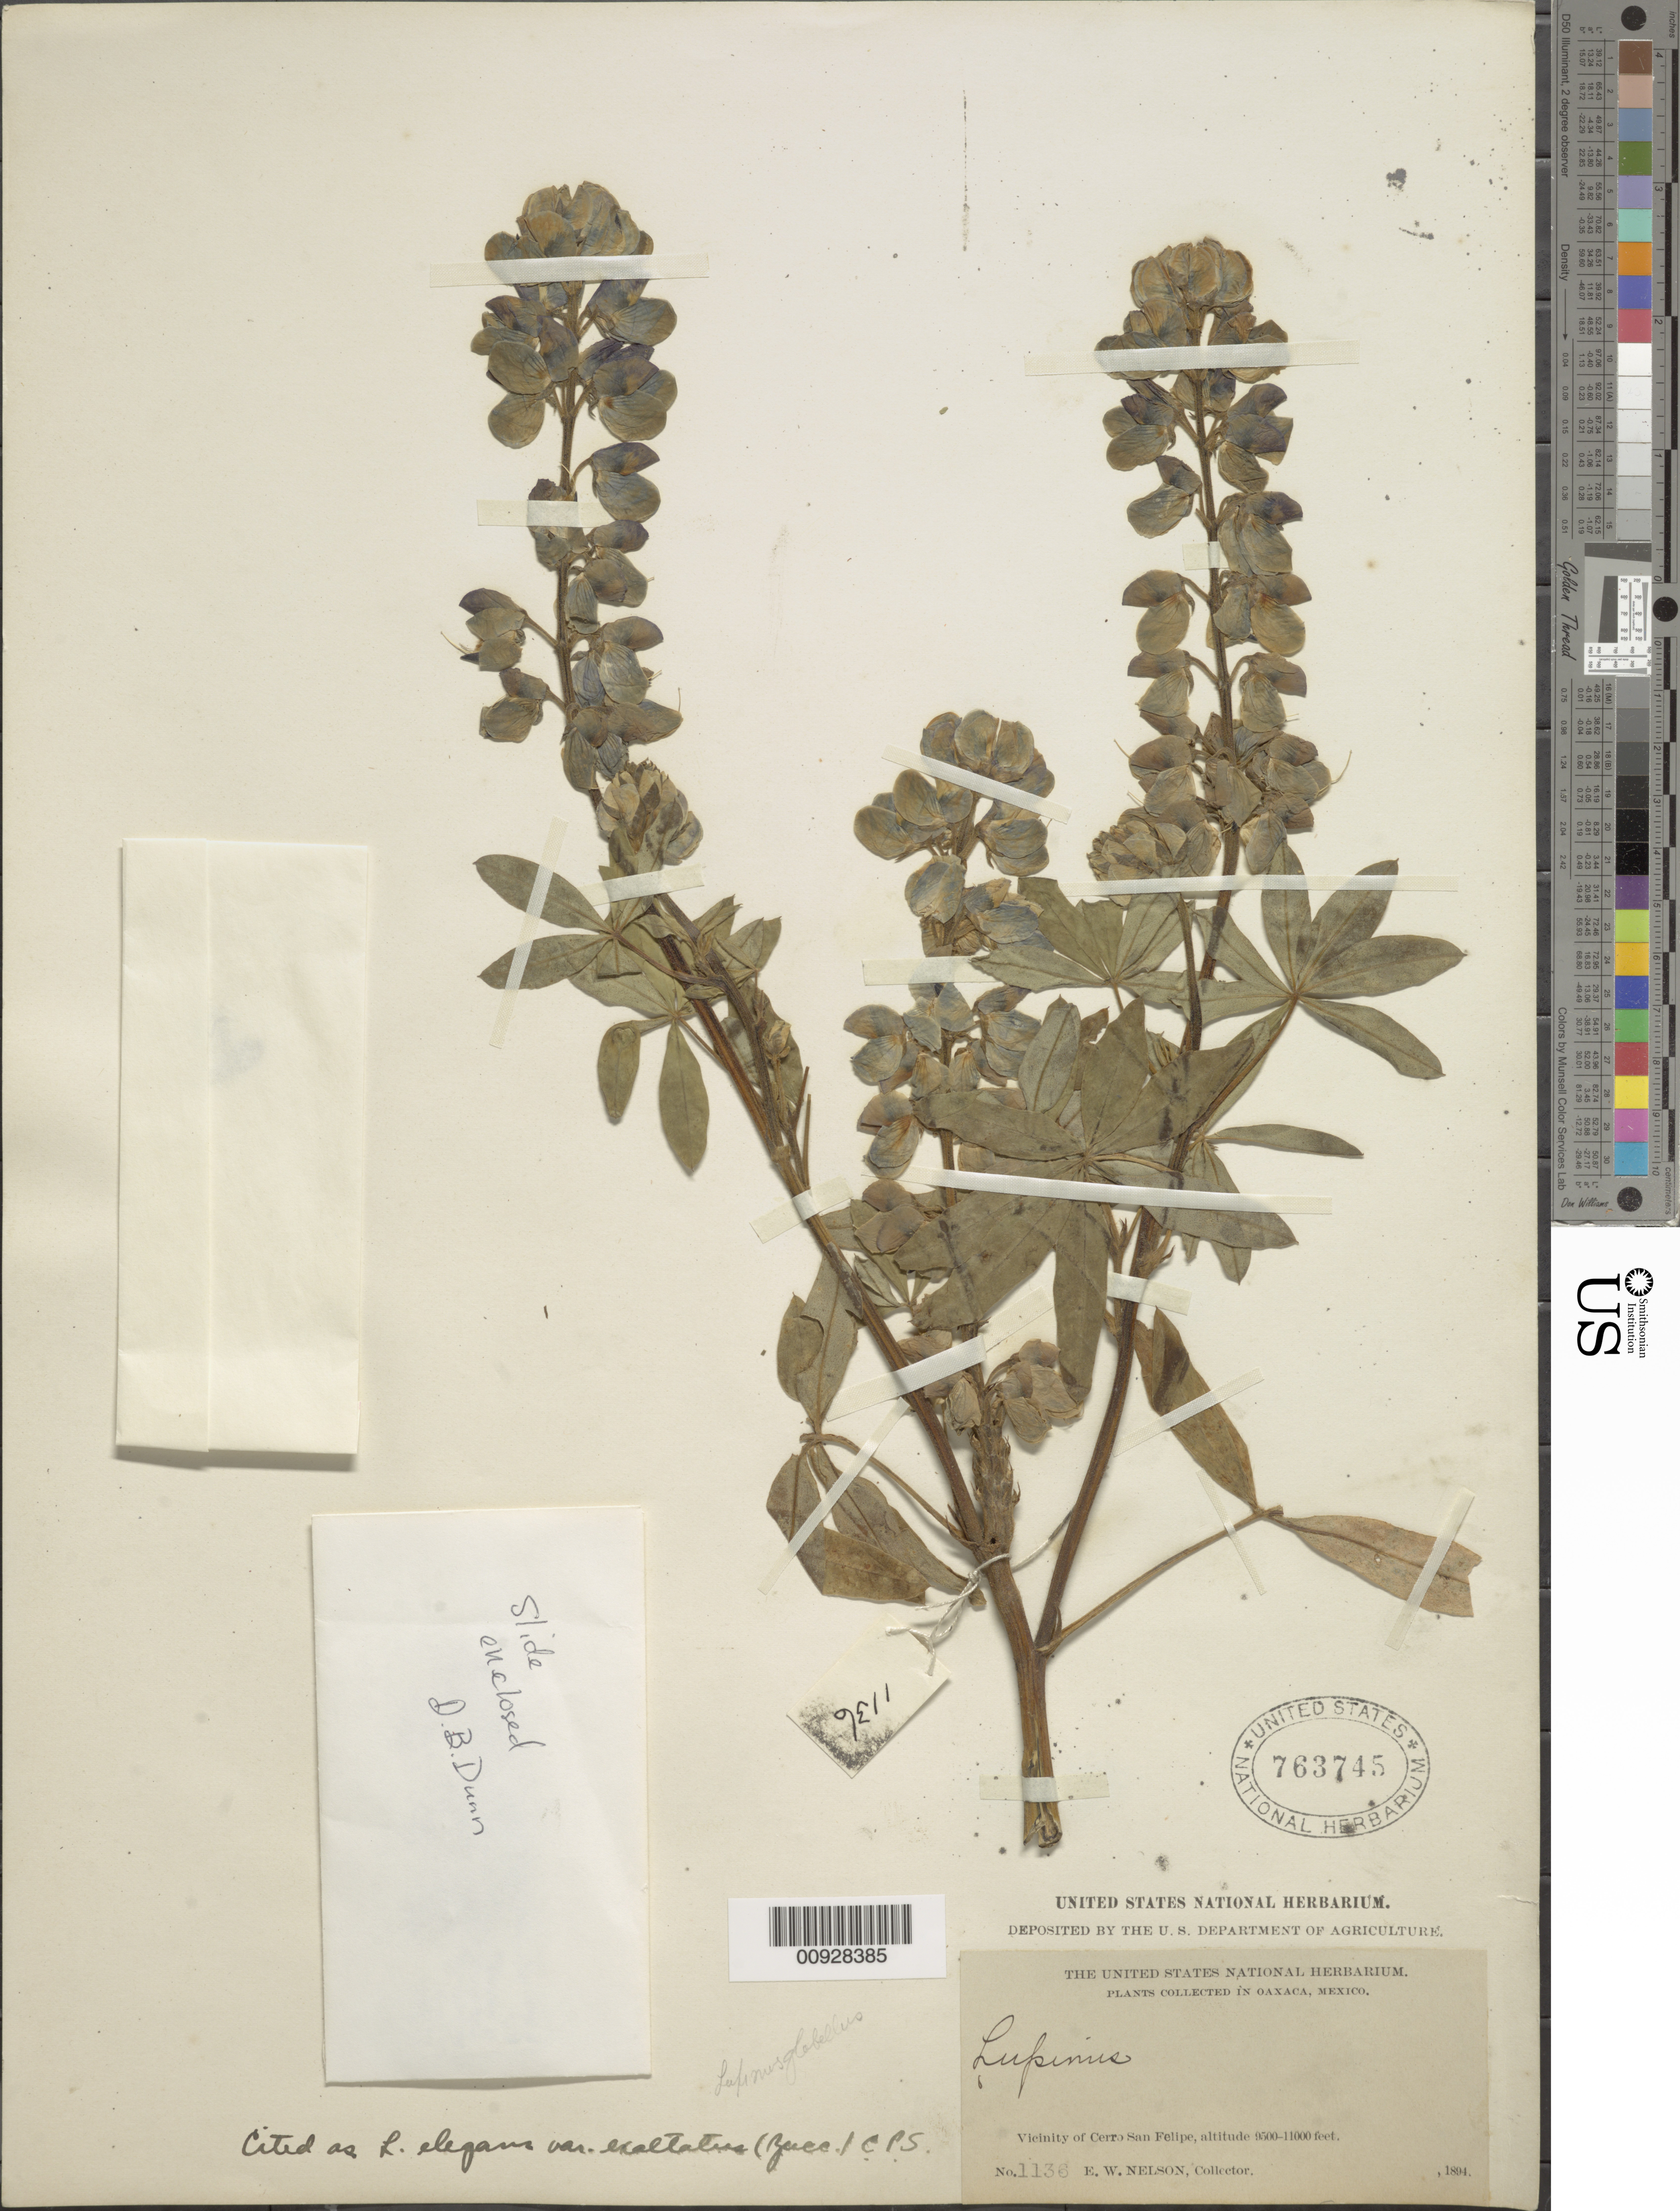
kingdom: Plantae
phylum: Tracheophyta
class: Magnoliopsida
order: Fabales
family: Fabaceae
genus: Lupinus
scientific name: Lupinus elegans var. exaltatus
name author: (Zucc.) C.P. Sm.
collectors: E. W. Nelson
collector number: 1136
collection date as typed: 1894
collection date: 1894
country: Mexico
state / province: Oaxaca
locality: Vicinity of Cerro San Felipe.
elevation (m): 2896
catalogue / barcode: US 763745